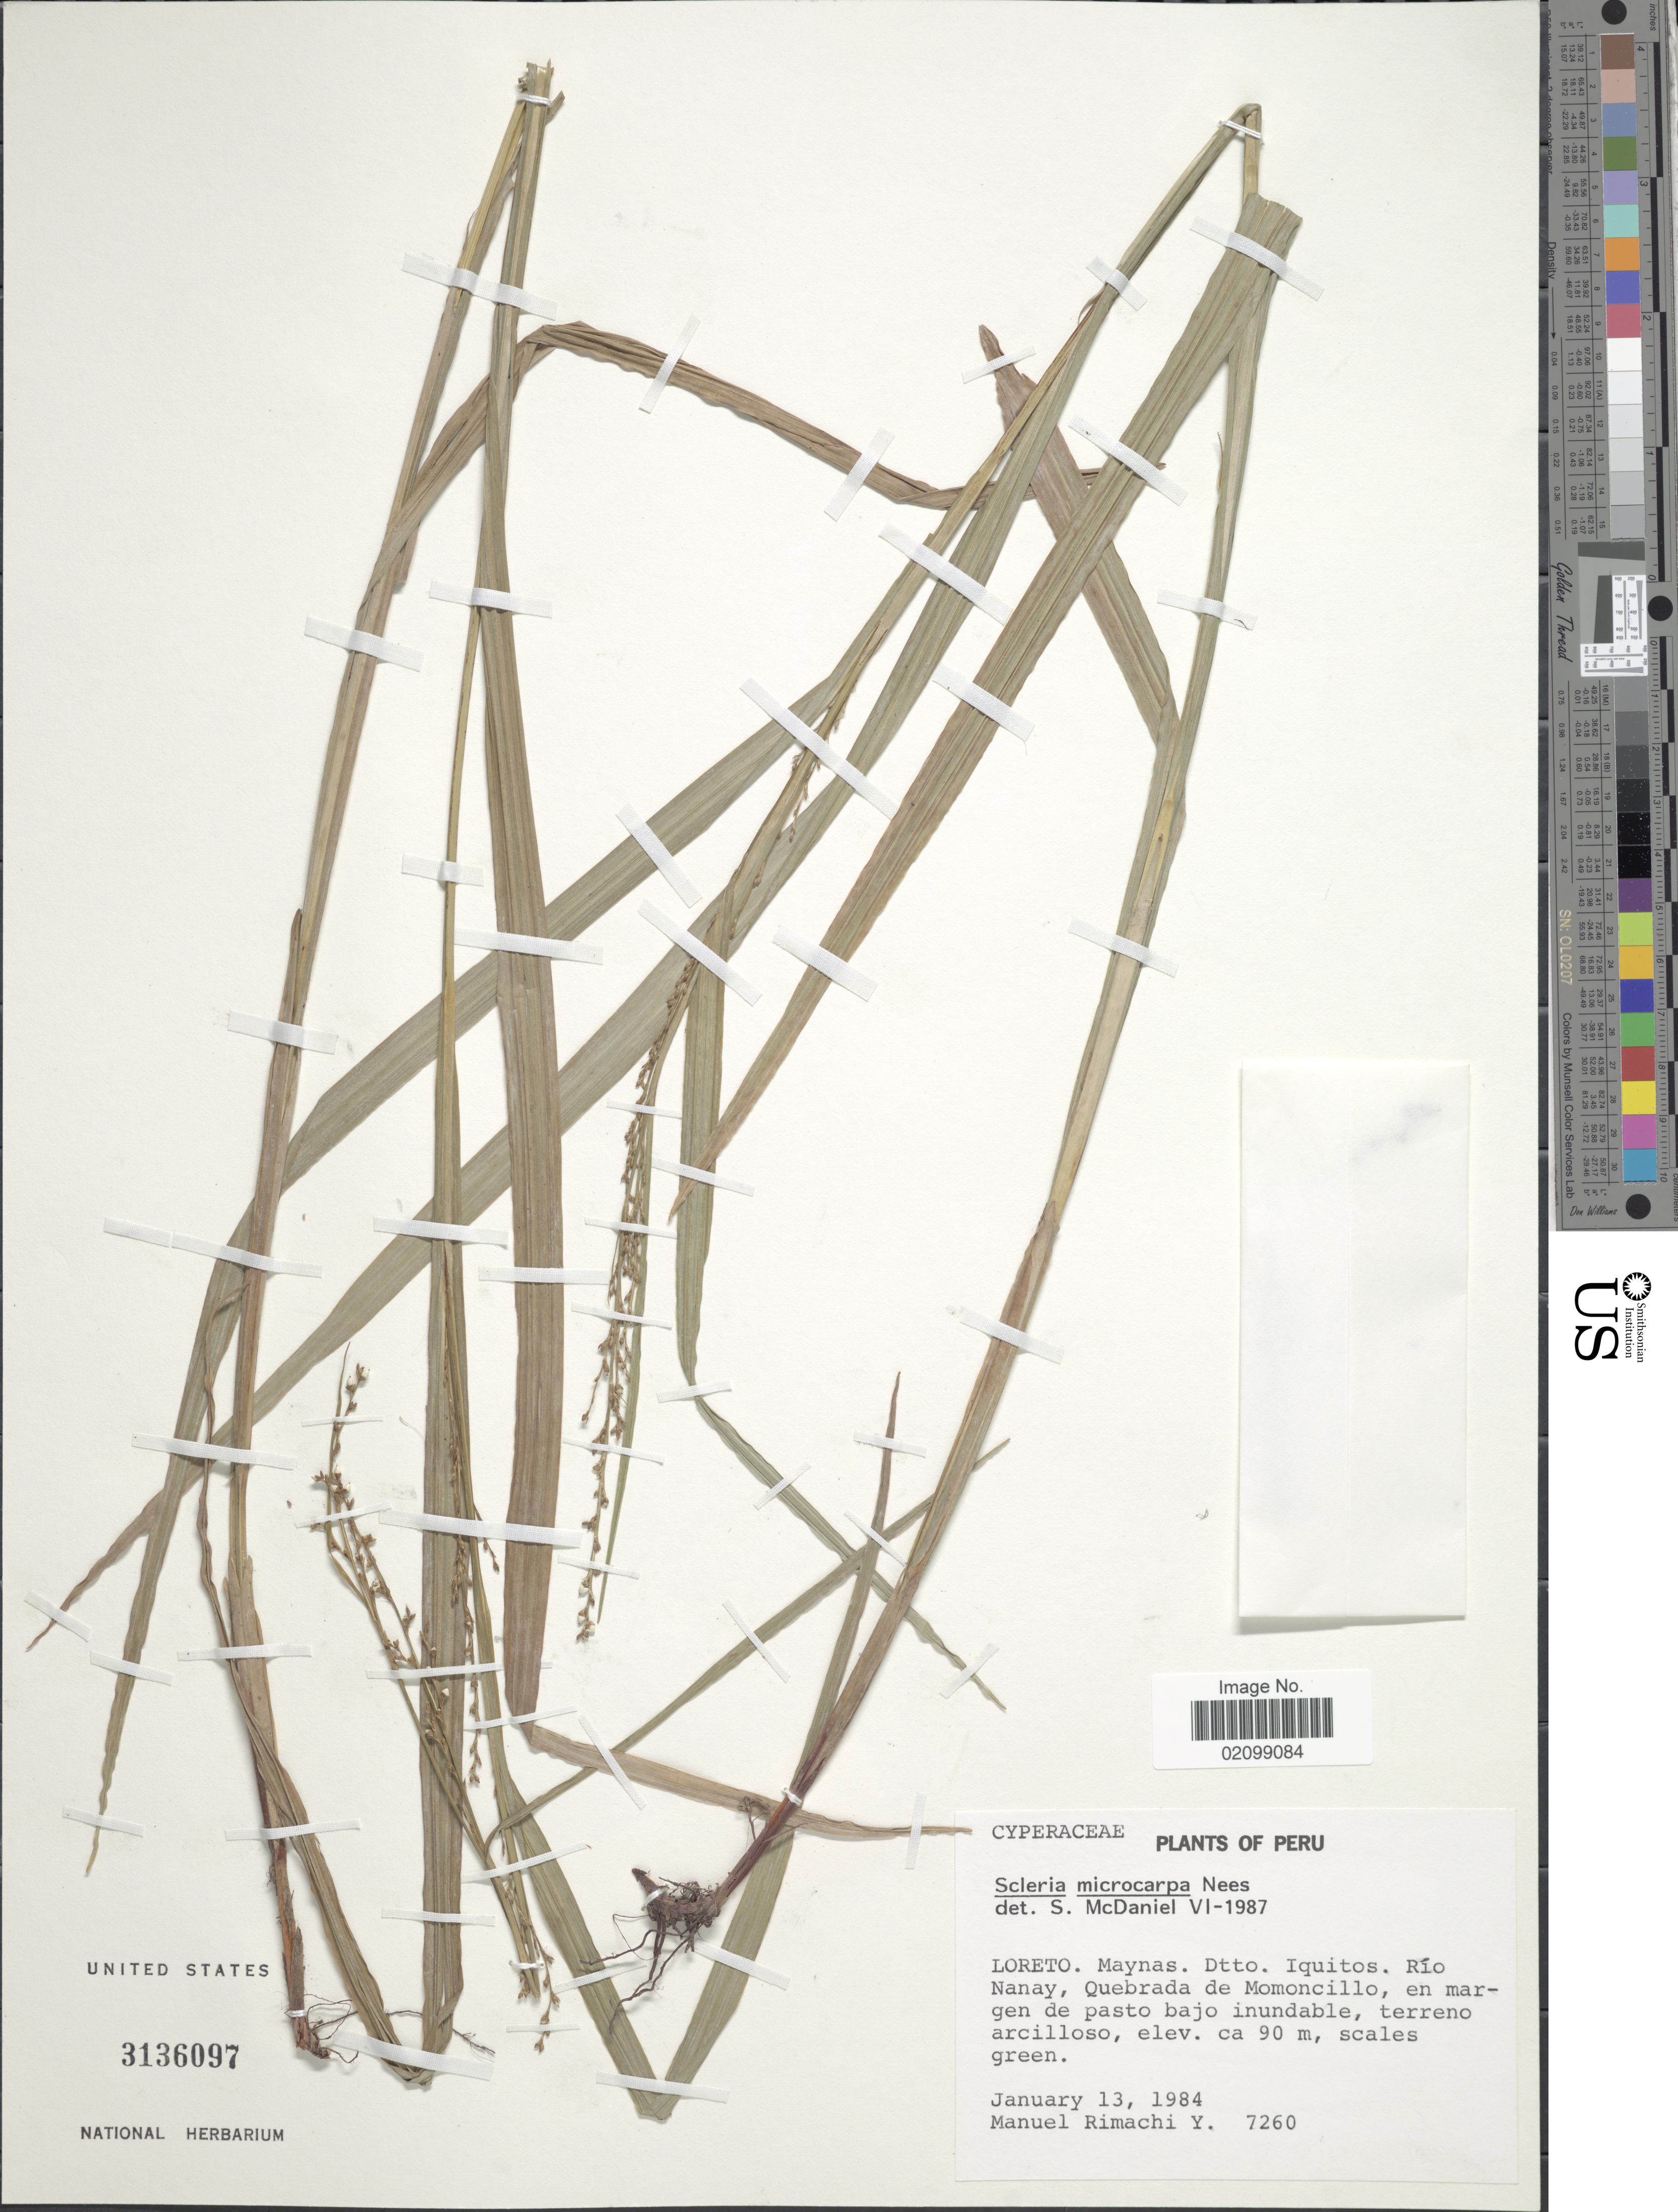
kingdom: Plantae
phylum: Tracheophyta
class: Liliopsida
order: Poales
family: Cyperaceae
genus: Scleria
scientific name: Scleria microcarpa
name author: Nees ex Kunth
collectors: M. Rimachi Y.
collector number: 7260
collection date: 1984-01-13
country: Peru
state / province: Loreto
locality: Maynas. Dtto. Iquitos. Rio Nanay, Quebrada de Momoncillo, en margen de pasto bajo inundable, terreno arcilloso.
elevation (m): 90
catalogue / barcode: US 313697